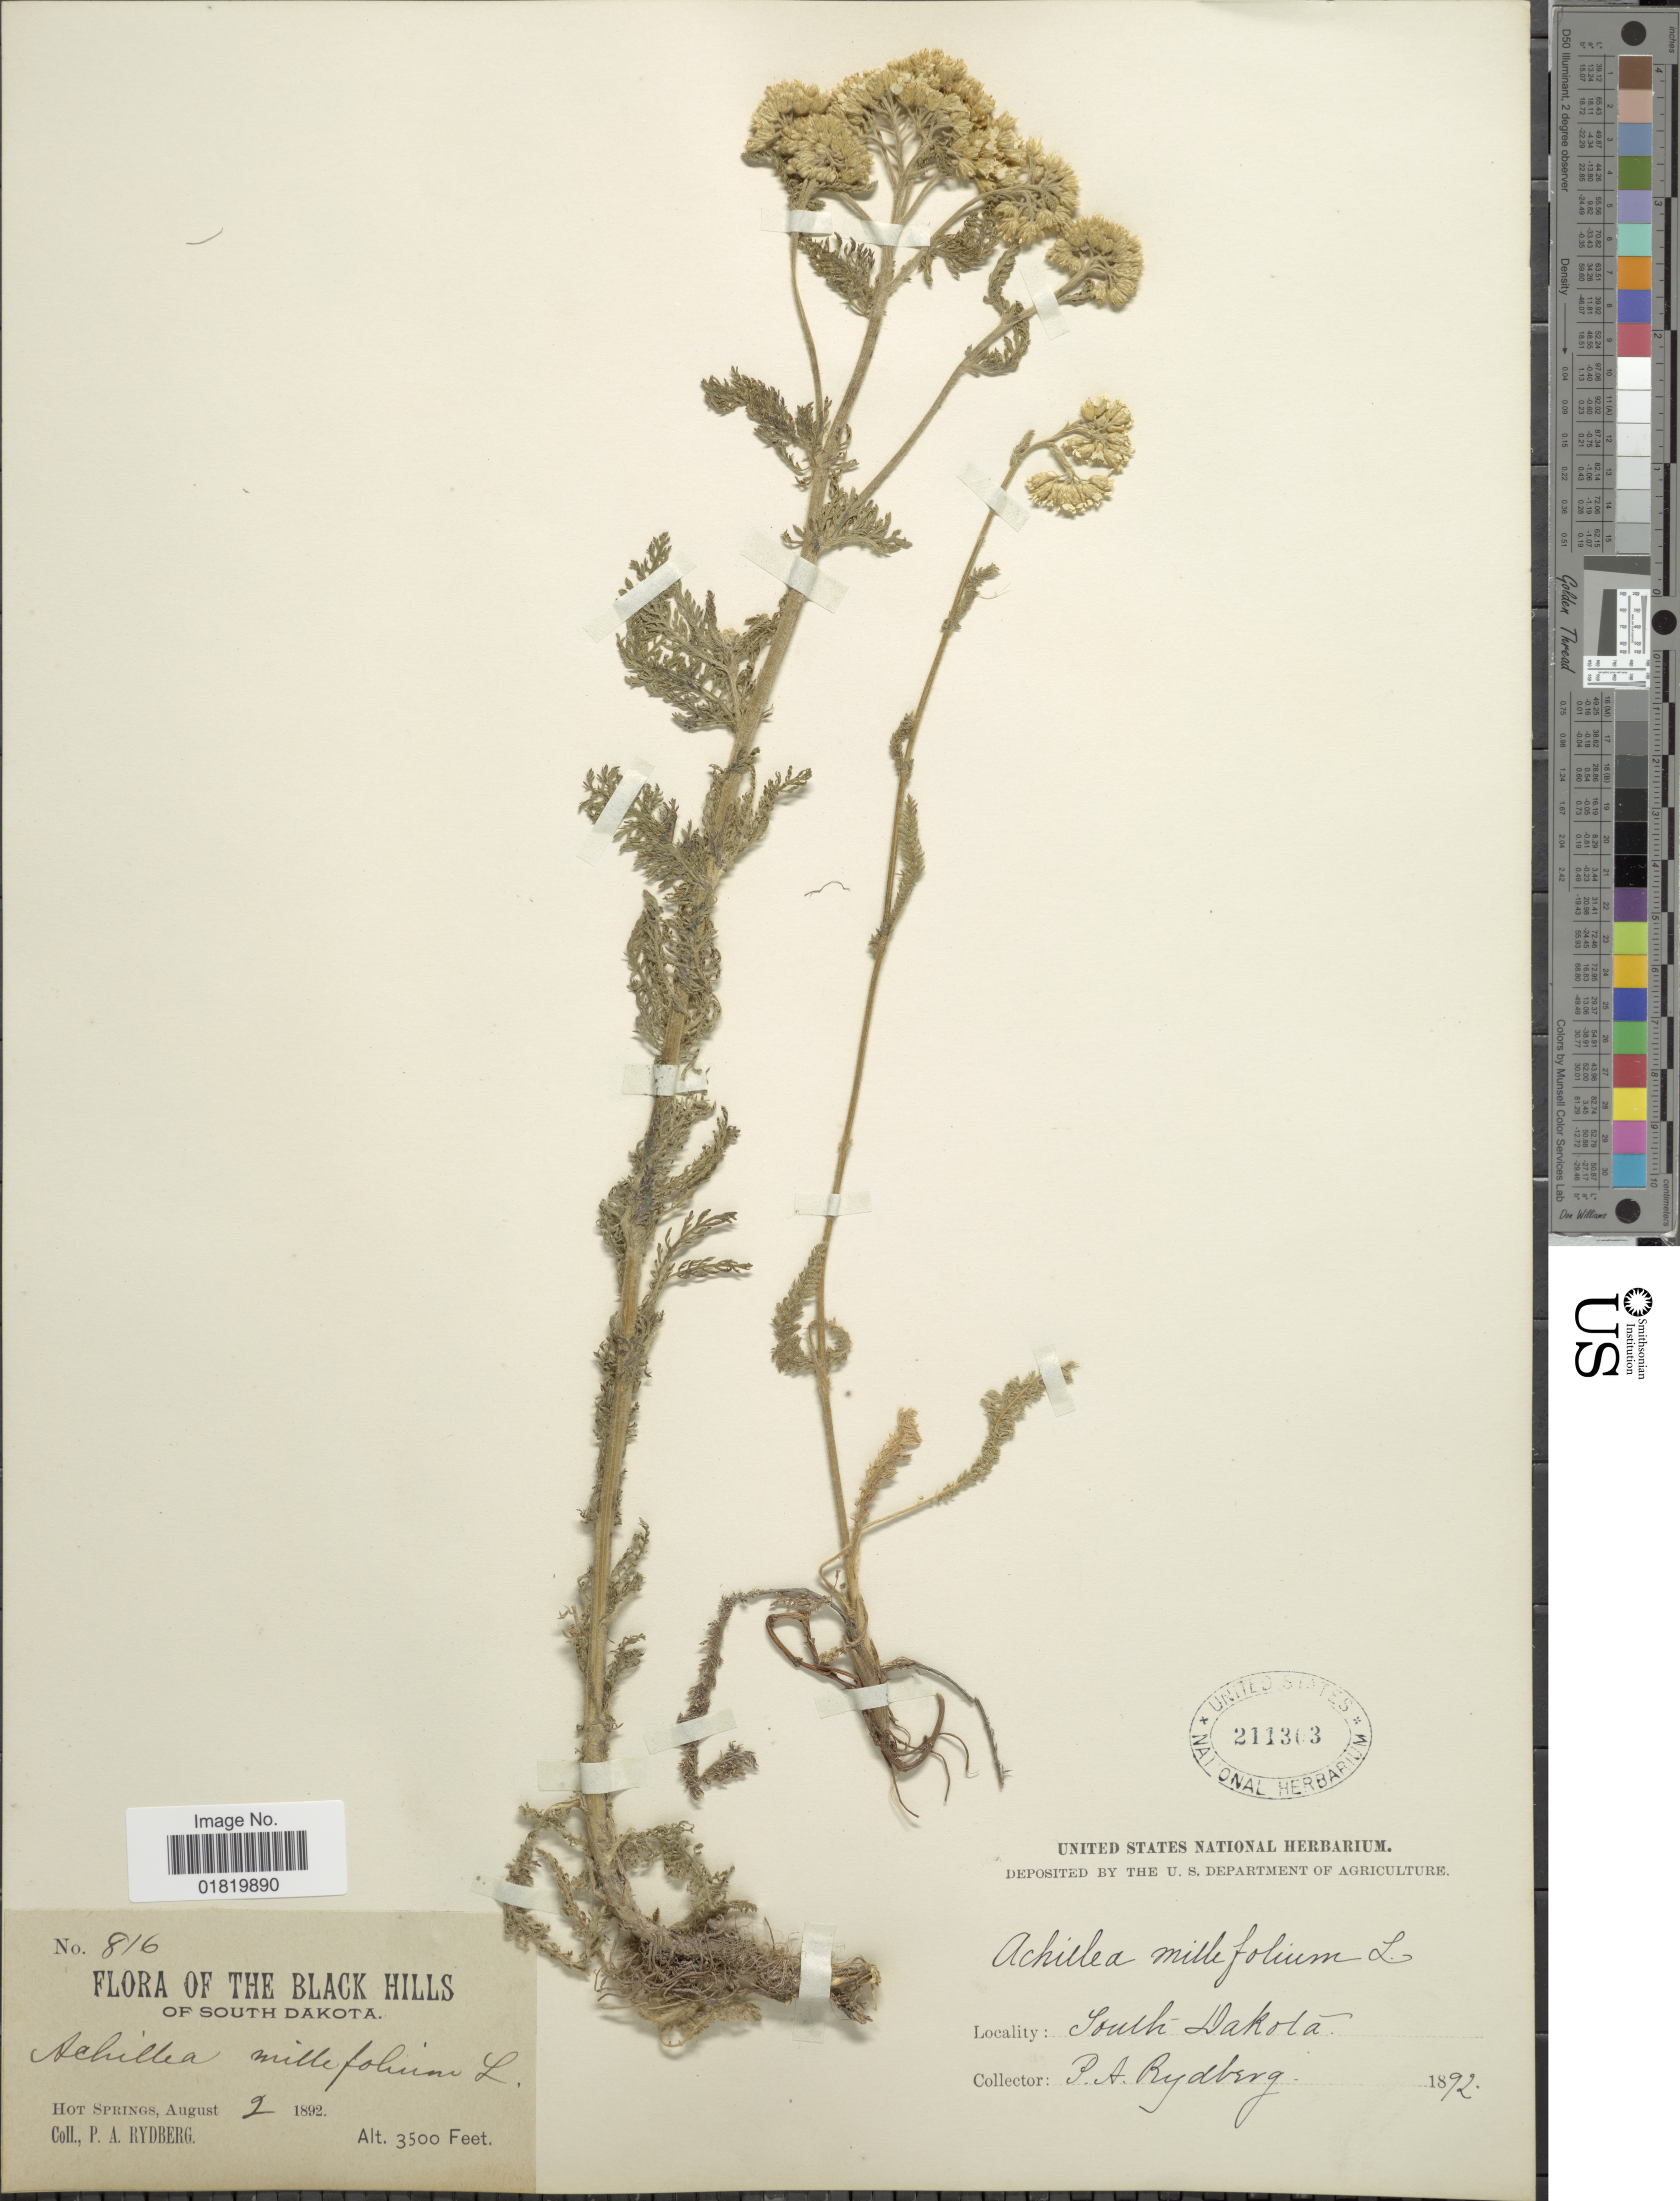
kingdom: Plantae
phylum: Tracheophyta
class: Magnoliopsida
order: Asterales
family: Asteraceae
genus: Achillea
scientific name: Achillea lanulosa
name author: Nutt.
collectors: P. A. Rydberg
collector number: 816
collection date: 1892-08-02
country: United States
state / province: South Dakota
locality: Black Hills of South Dakota. Hot Springs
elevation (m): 1067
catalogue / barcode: US 211303